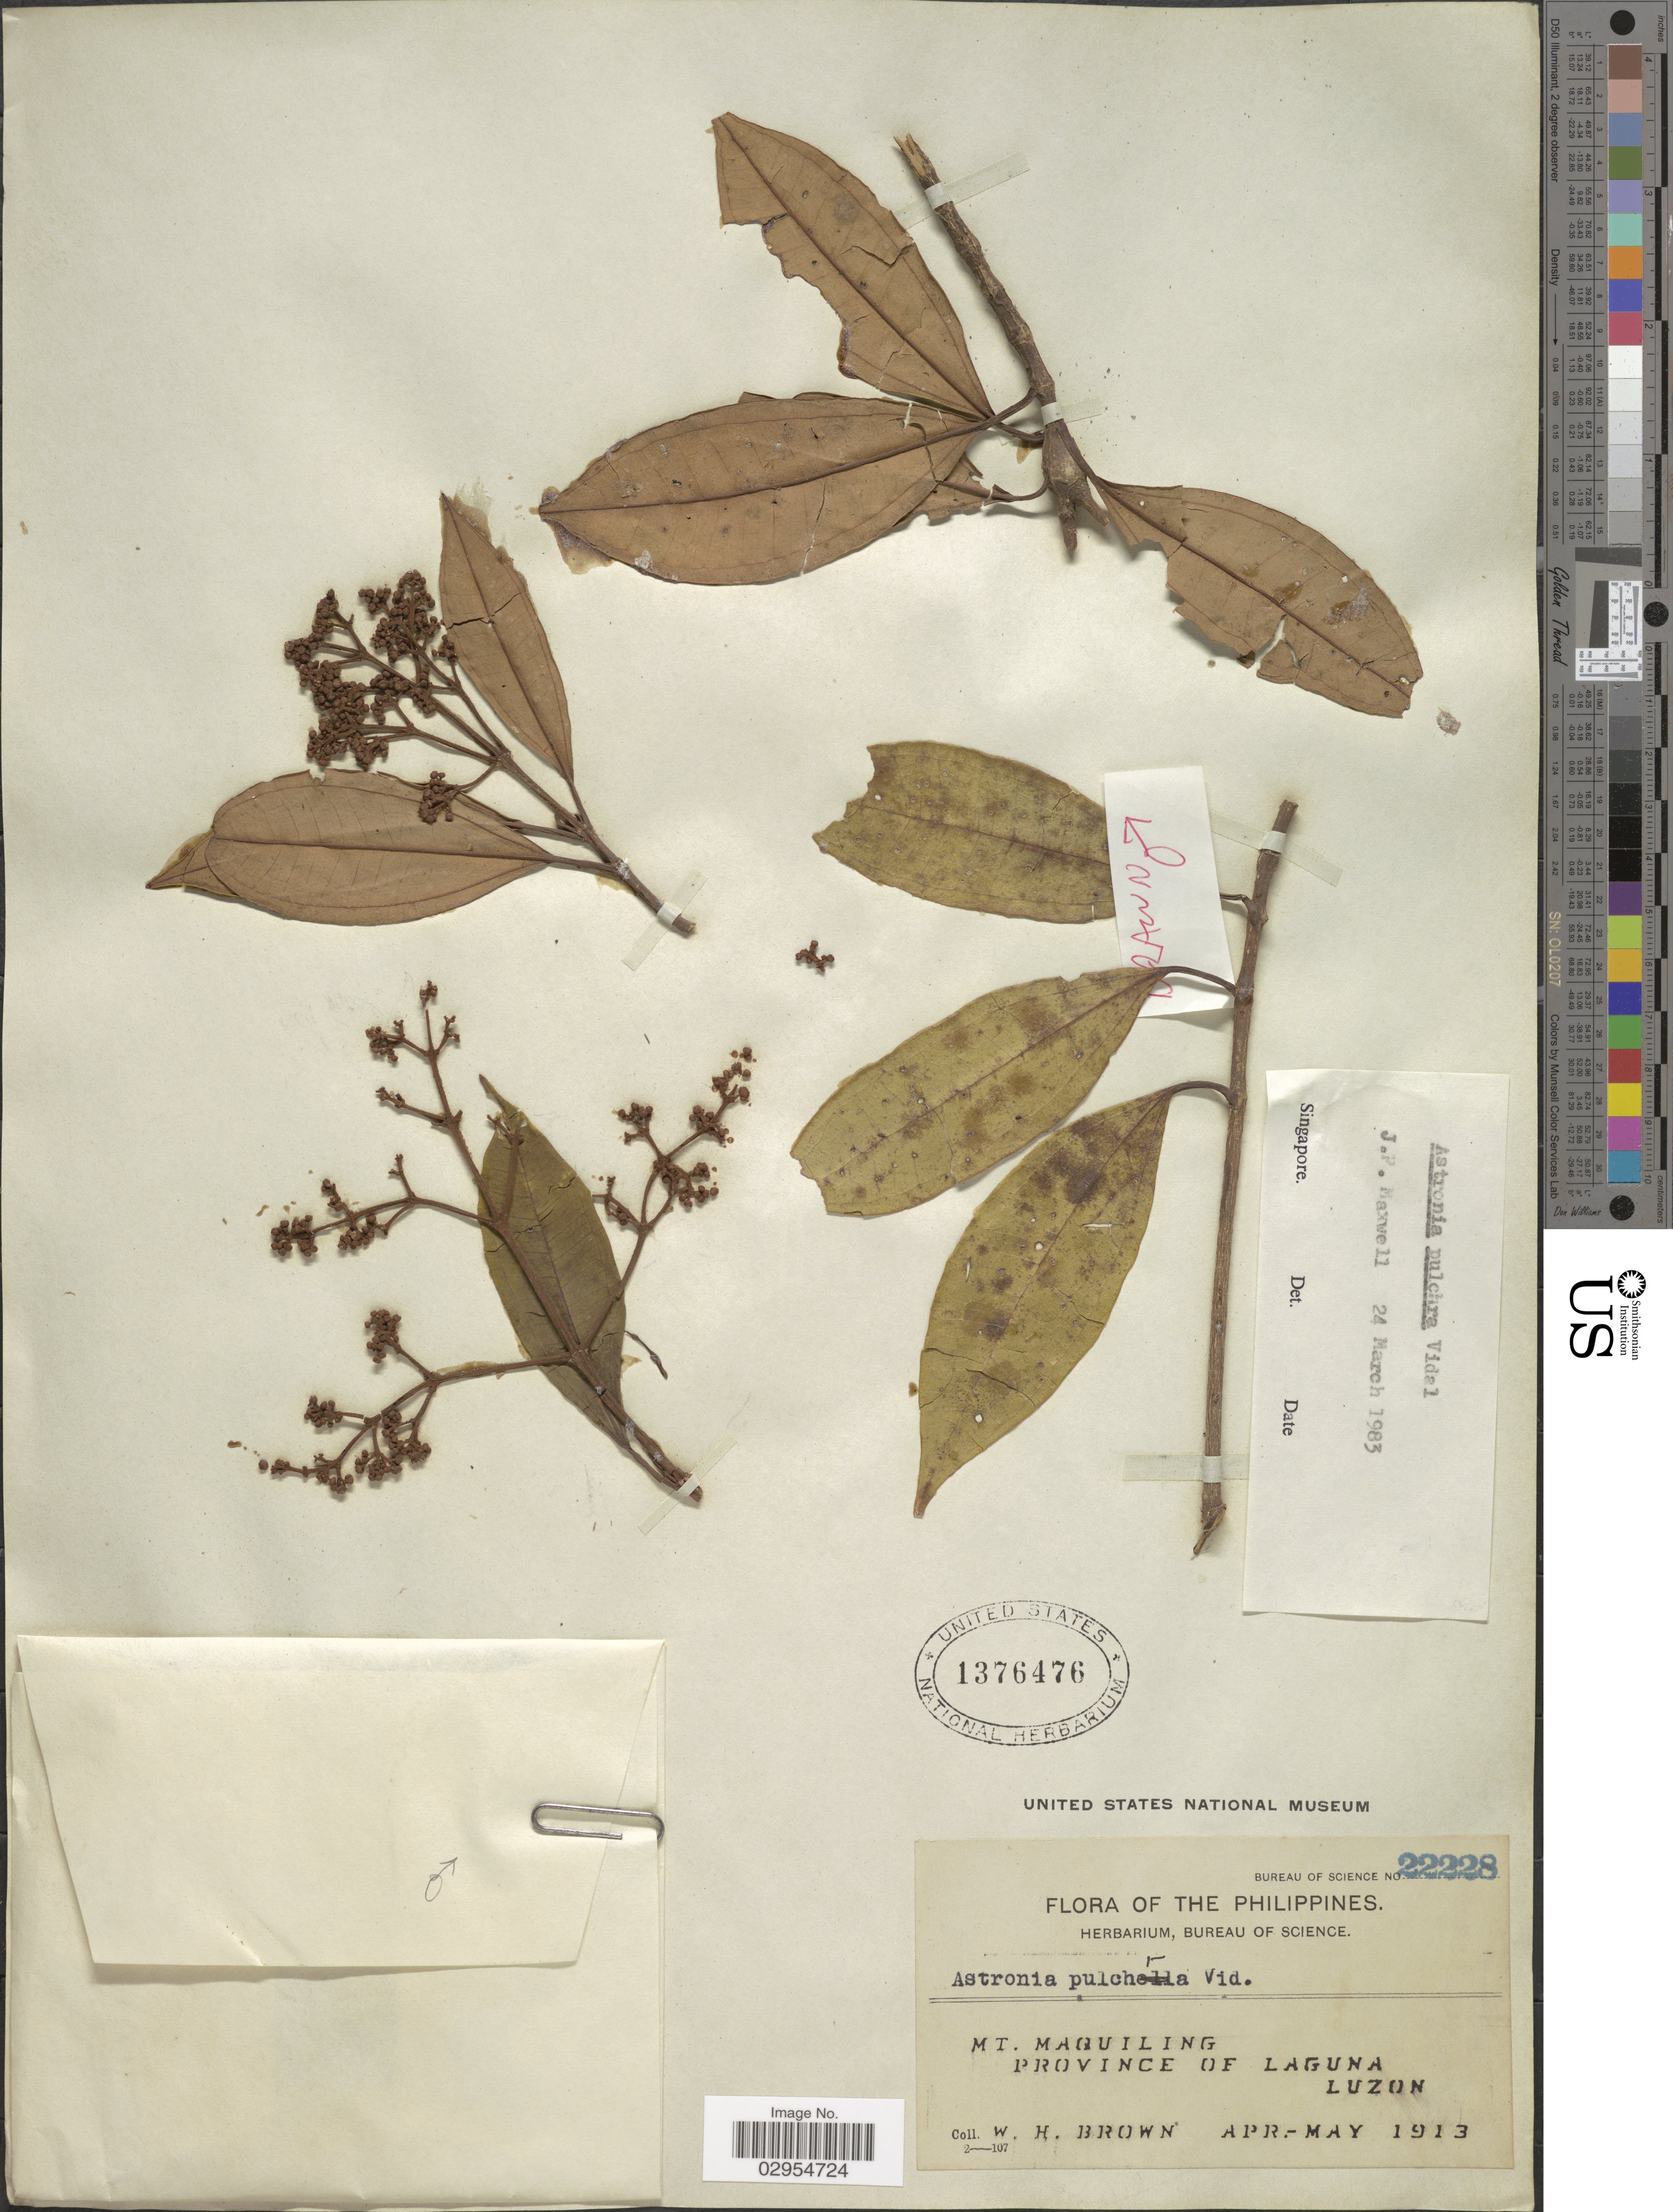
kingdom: Plantae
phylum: Tracheophyta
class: Magnoliopsida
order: Myrtales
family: Melastomataceae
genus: Astronia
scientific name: Astronia pulchra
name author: S. Vidal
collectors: W. H. Brown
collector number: Bureau of Science 22228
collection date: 1913-04/1913-05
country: Philippines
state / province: Calabarzon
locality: Mt. Maquiling, Province of Laguna, Luzon.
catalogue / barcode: US 1376476